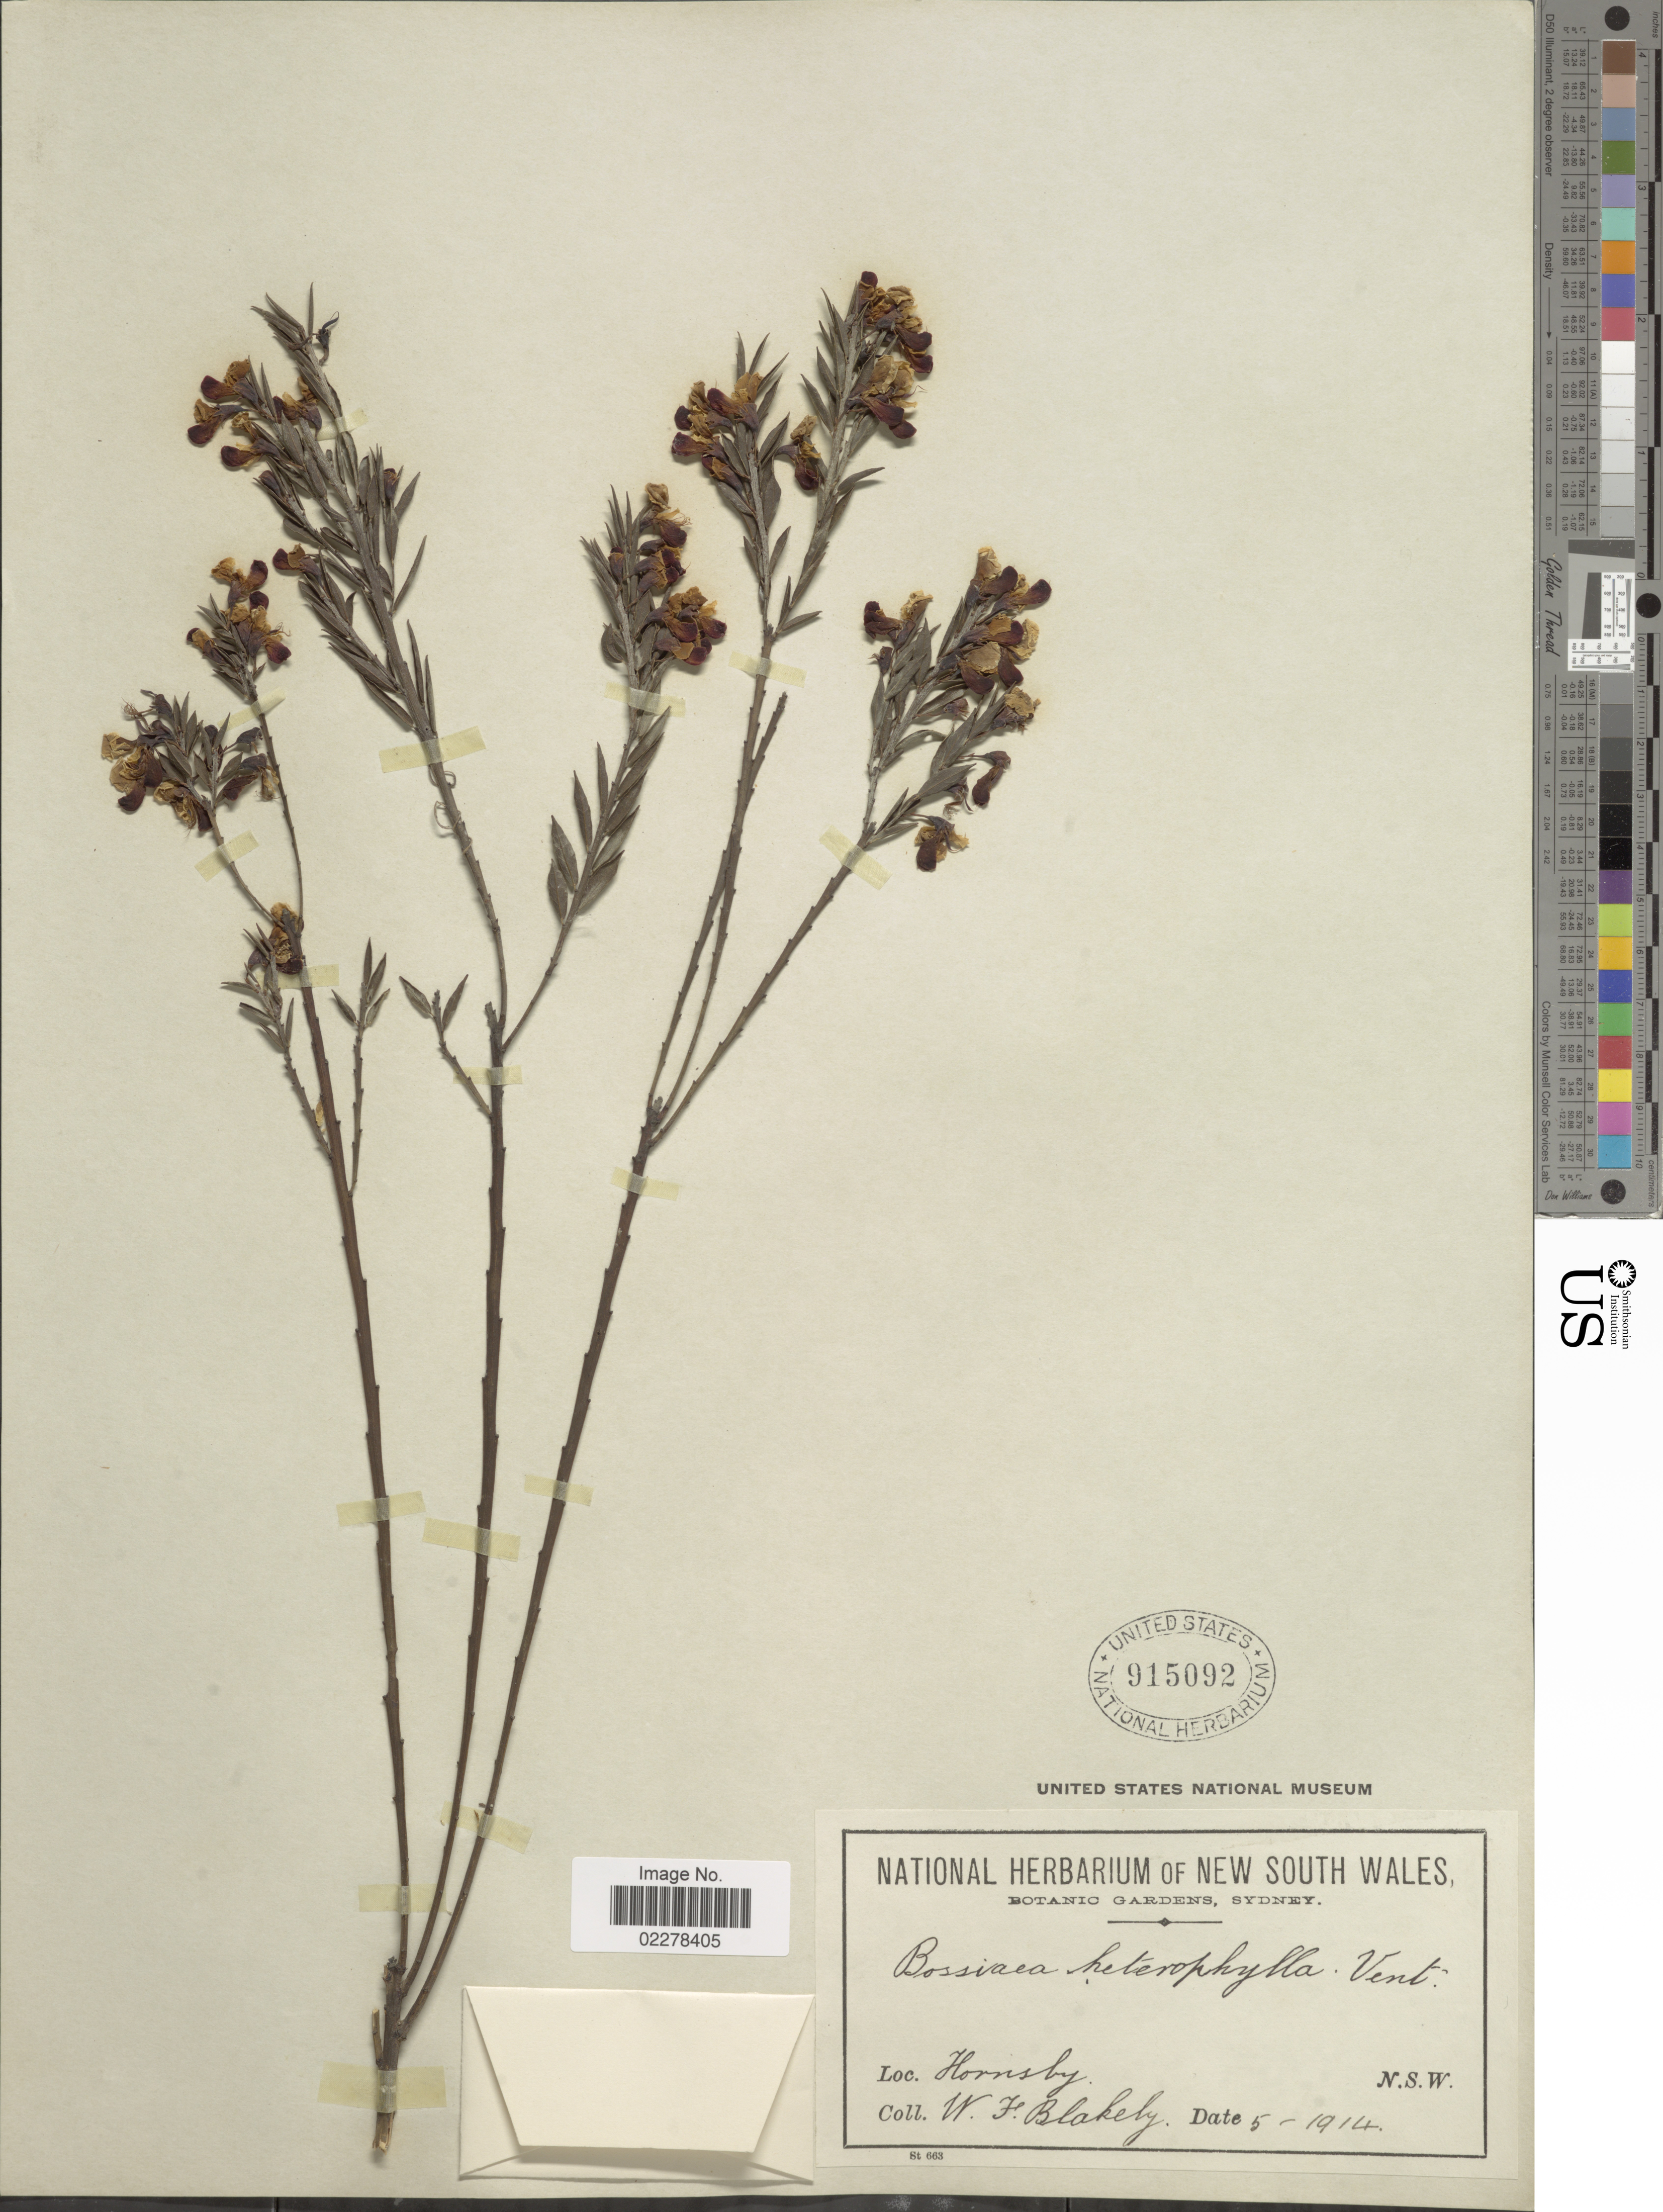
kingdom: Plantae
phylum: Tracheophyta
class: Magnoliopsida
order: Fabales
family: Fabaceae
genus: Bossiaea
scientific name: Bossiaea heterophylla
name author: Vent.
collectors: W. Blakely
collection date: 1914-05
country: Australia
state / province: New South Wales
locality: Hornsby. N.S.W.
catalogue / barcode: US 915092